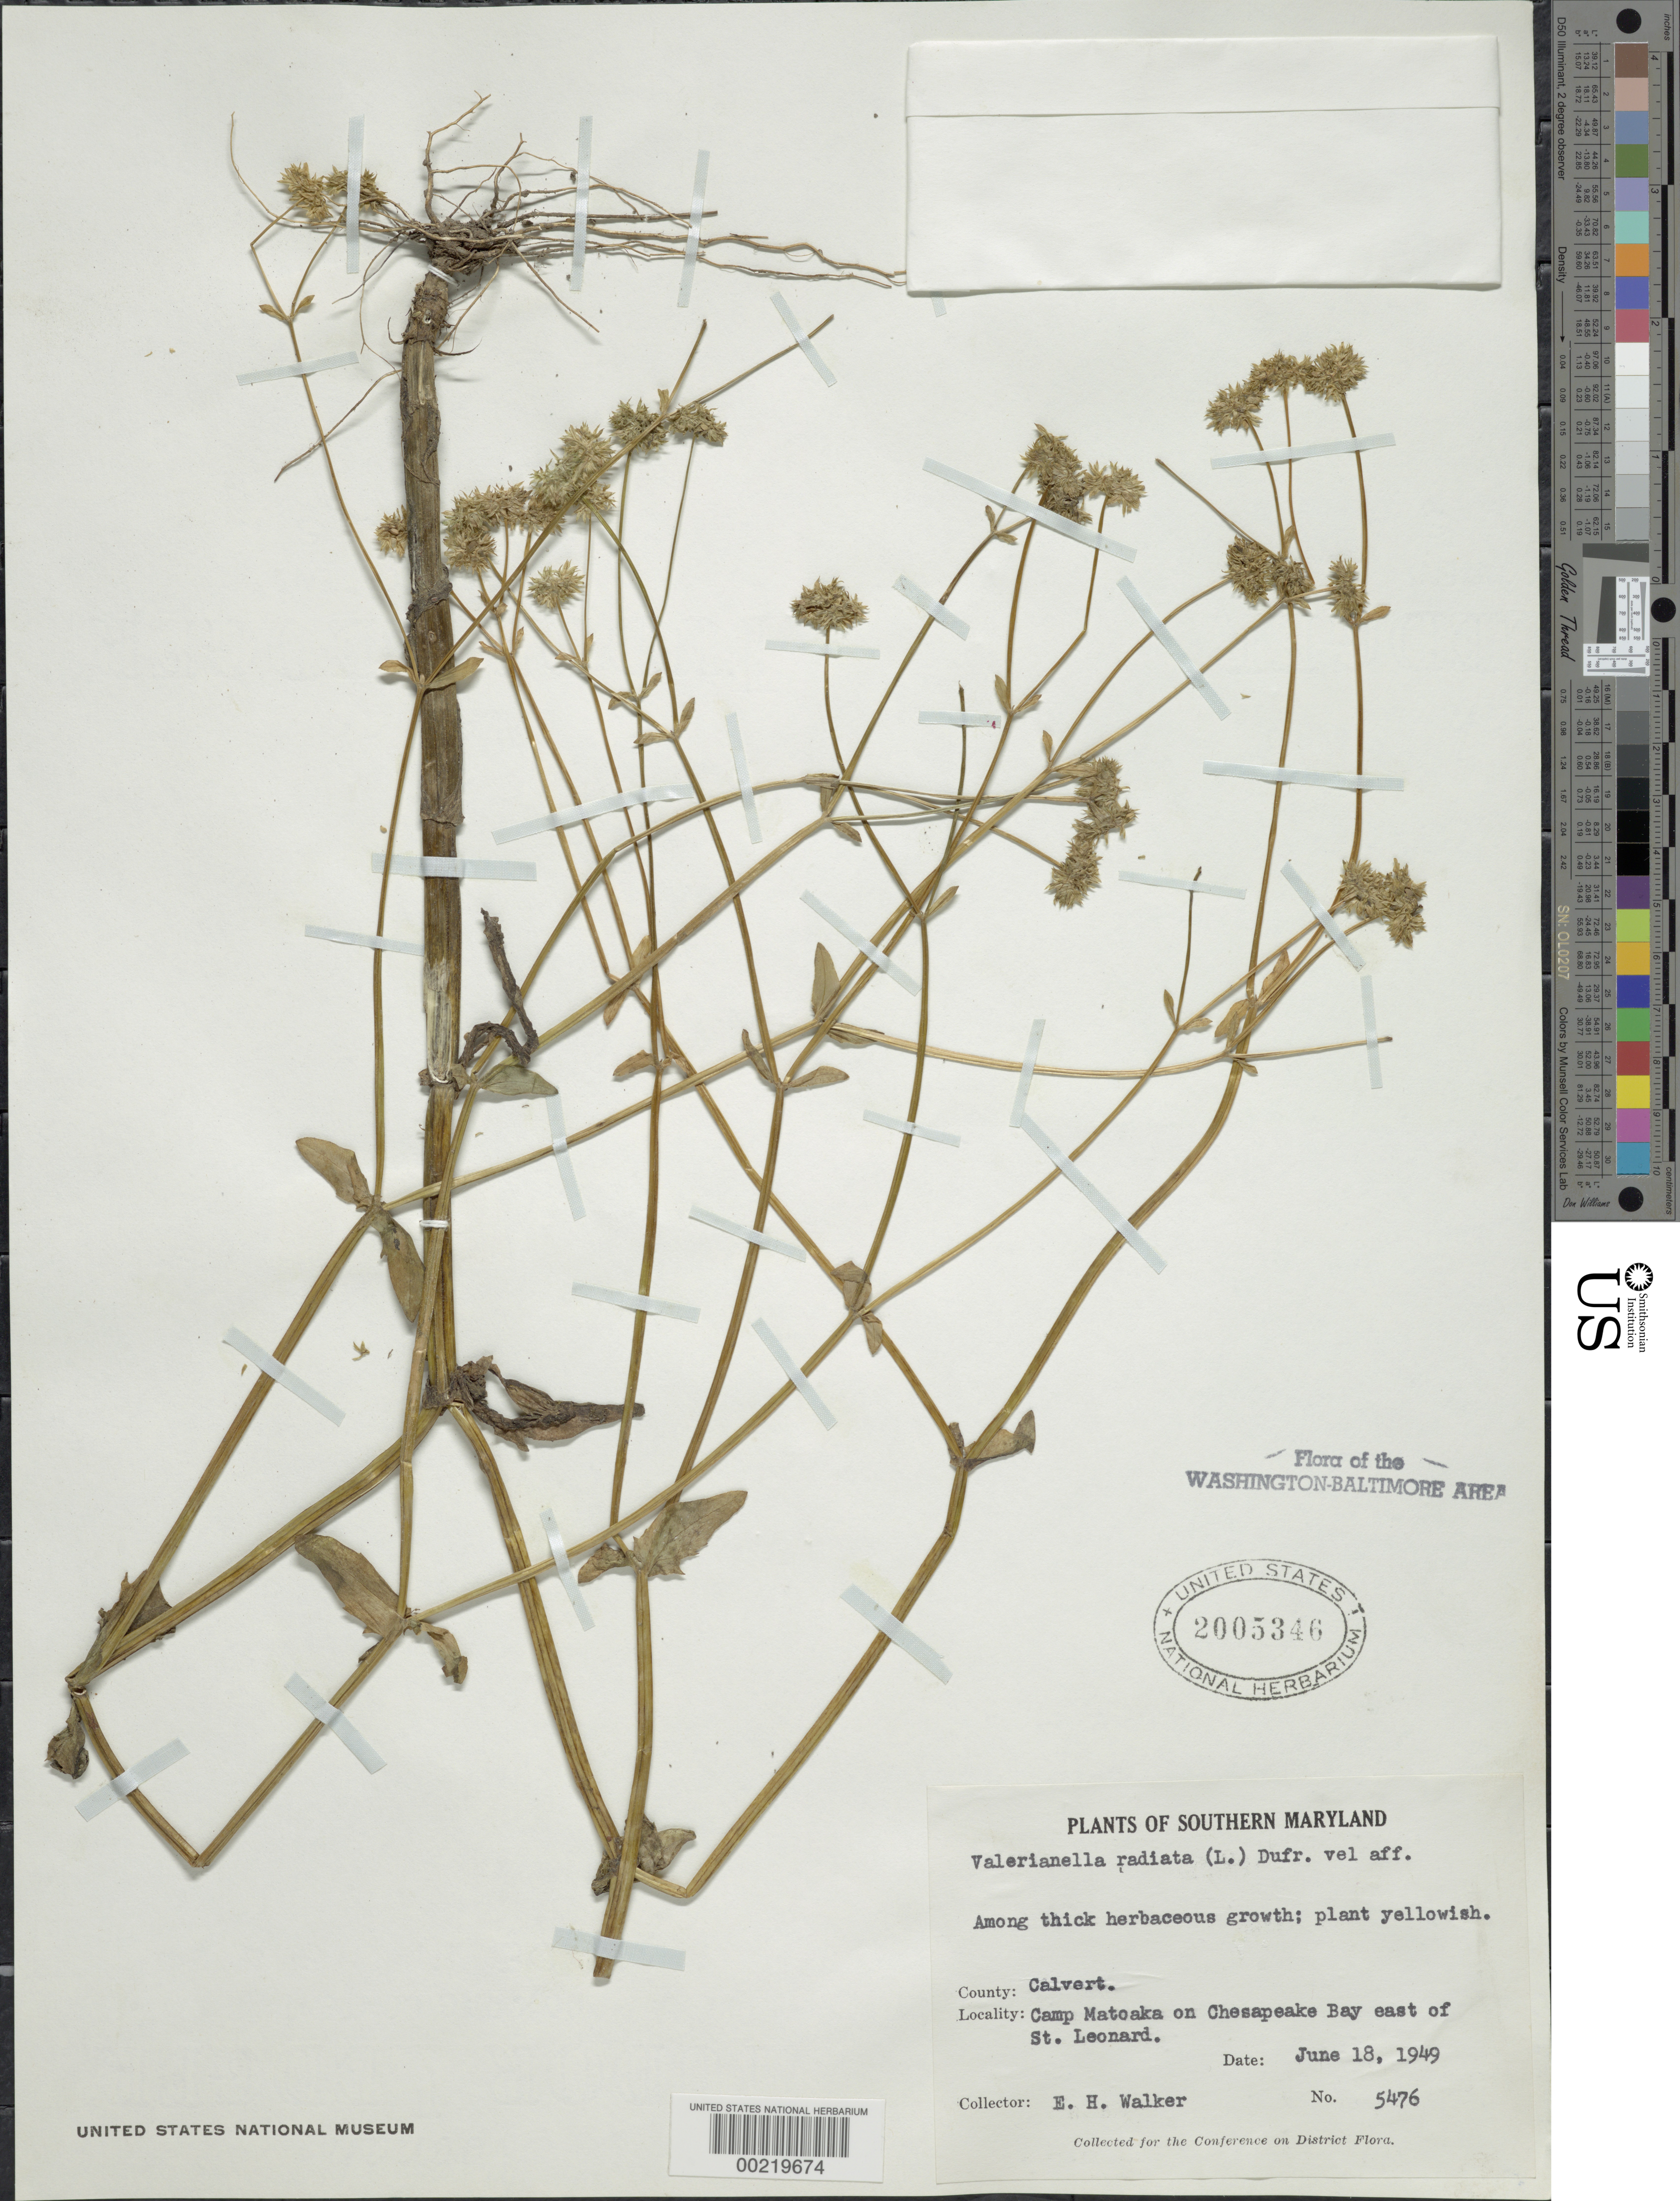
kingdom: Plantae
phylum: Tracheophyta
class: Magnoliopsida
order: Dipsacales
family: Caprifoliaceae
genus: Valerianella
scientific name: Valerianella radiata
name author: (L.) Dufr.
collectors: E. H. Walker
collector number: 5476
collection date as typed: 18 Jun 1949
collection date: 1949-06-18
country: United States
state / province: Maryland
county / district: Calvert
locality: Camp Matoaka on Chesapeake Bay E of St. Leonard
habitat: Among thick herbaceous growth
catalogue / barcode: US 2005346